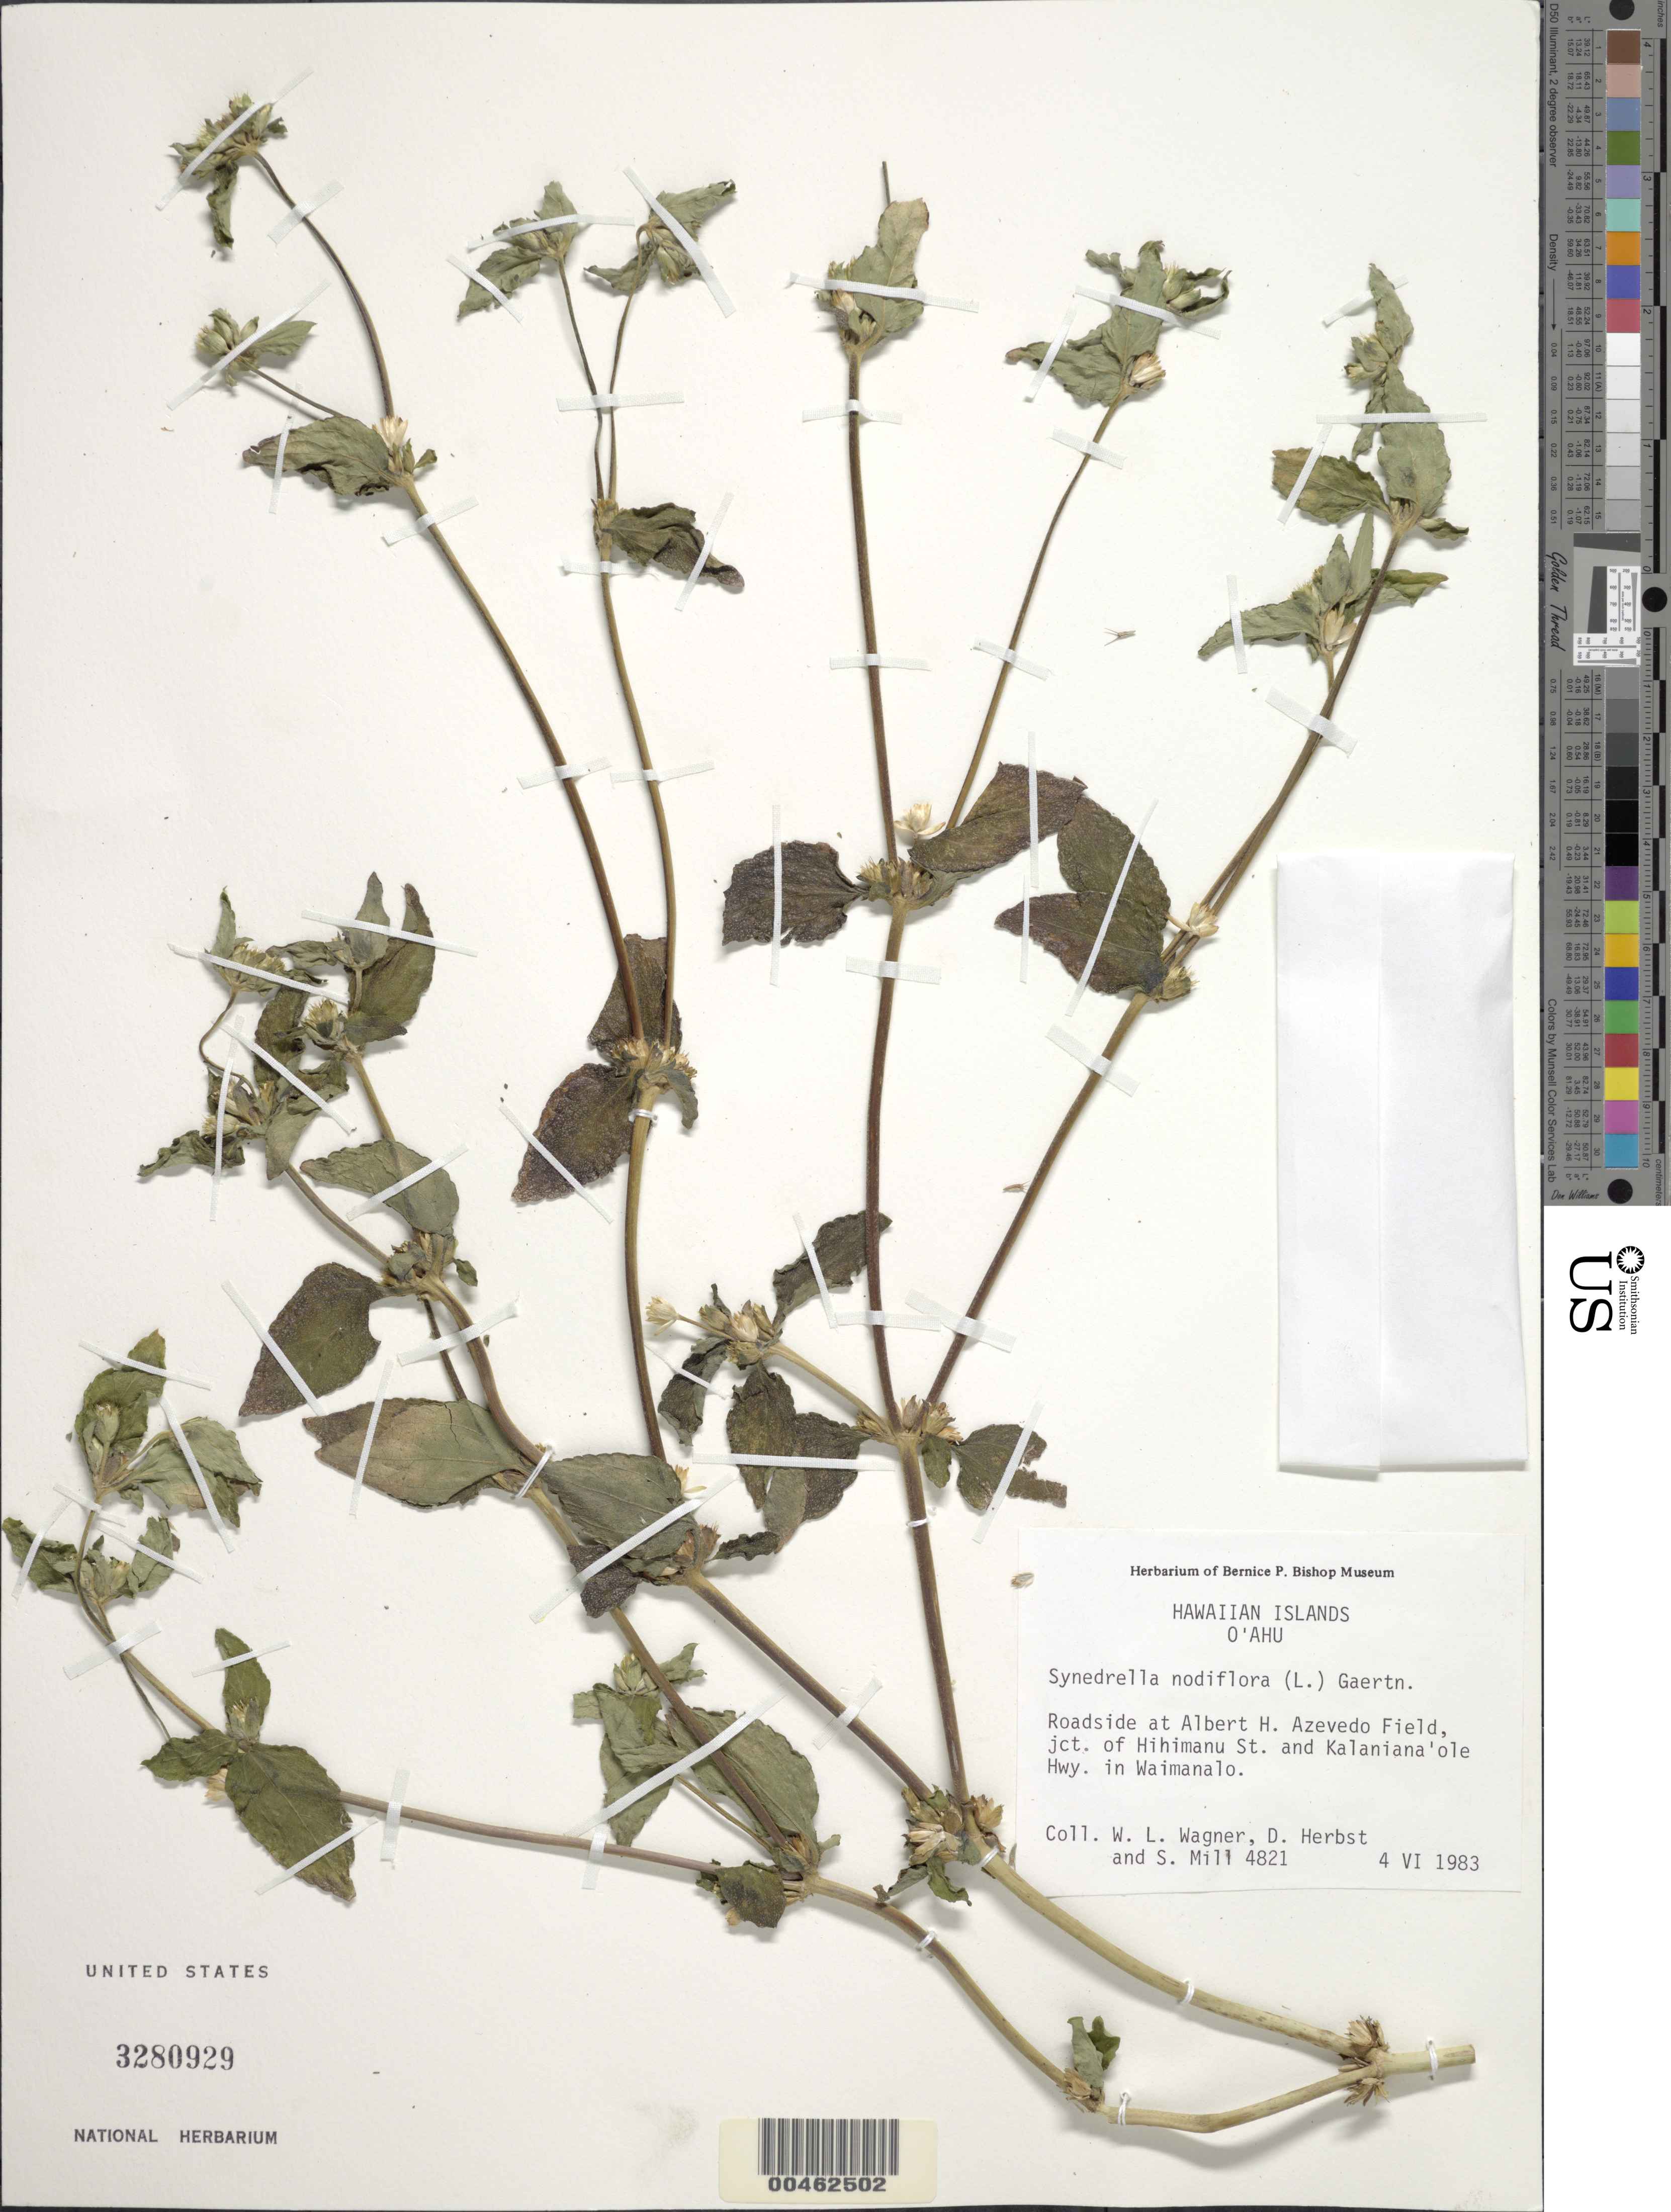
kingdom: Plantae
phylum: Tracheophyta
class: Magnoliopsida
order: Asterales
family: Asteraceae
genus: Synedrella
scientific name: Synedrella nodiflora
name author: (L.) Gaertn.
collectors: W. L. Wagner, D. R. Herbst & S. W. Miller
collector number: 4821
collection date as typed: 4 Jun 1983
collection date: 1983-06-04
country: United States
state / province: Hawaii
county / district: Honolulu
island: Oahu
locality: Roadside at Albert H. Azevedo Field, jct. of Hihimanu St. and Kalaniana'ole Hwy. in Waimanalo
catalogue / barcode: US 3280929